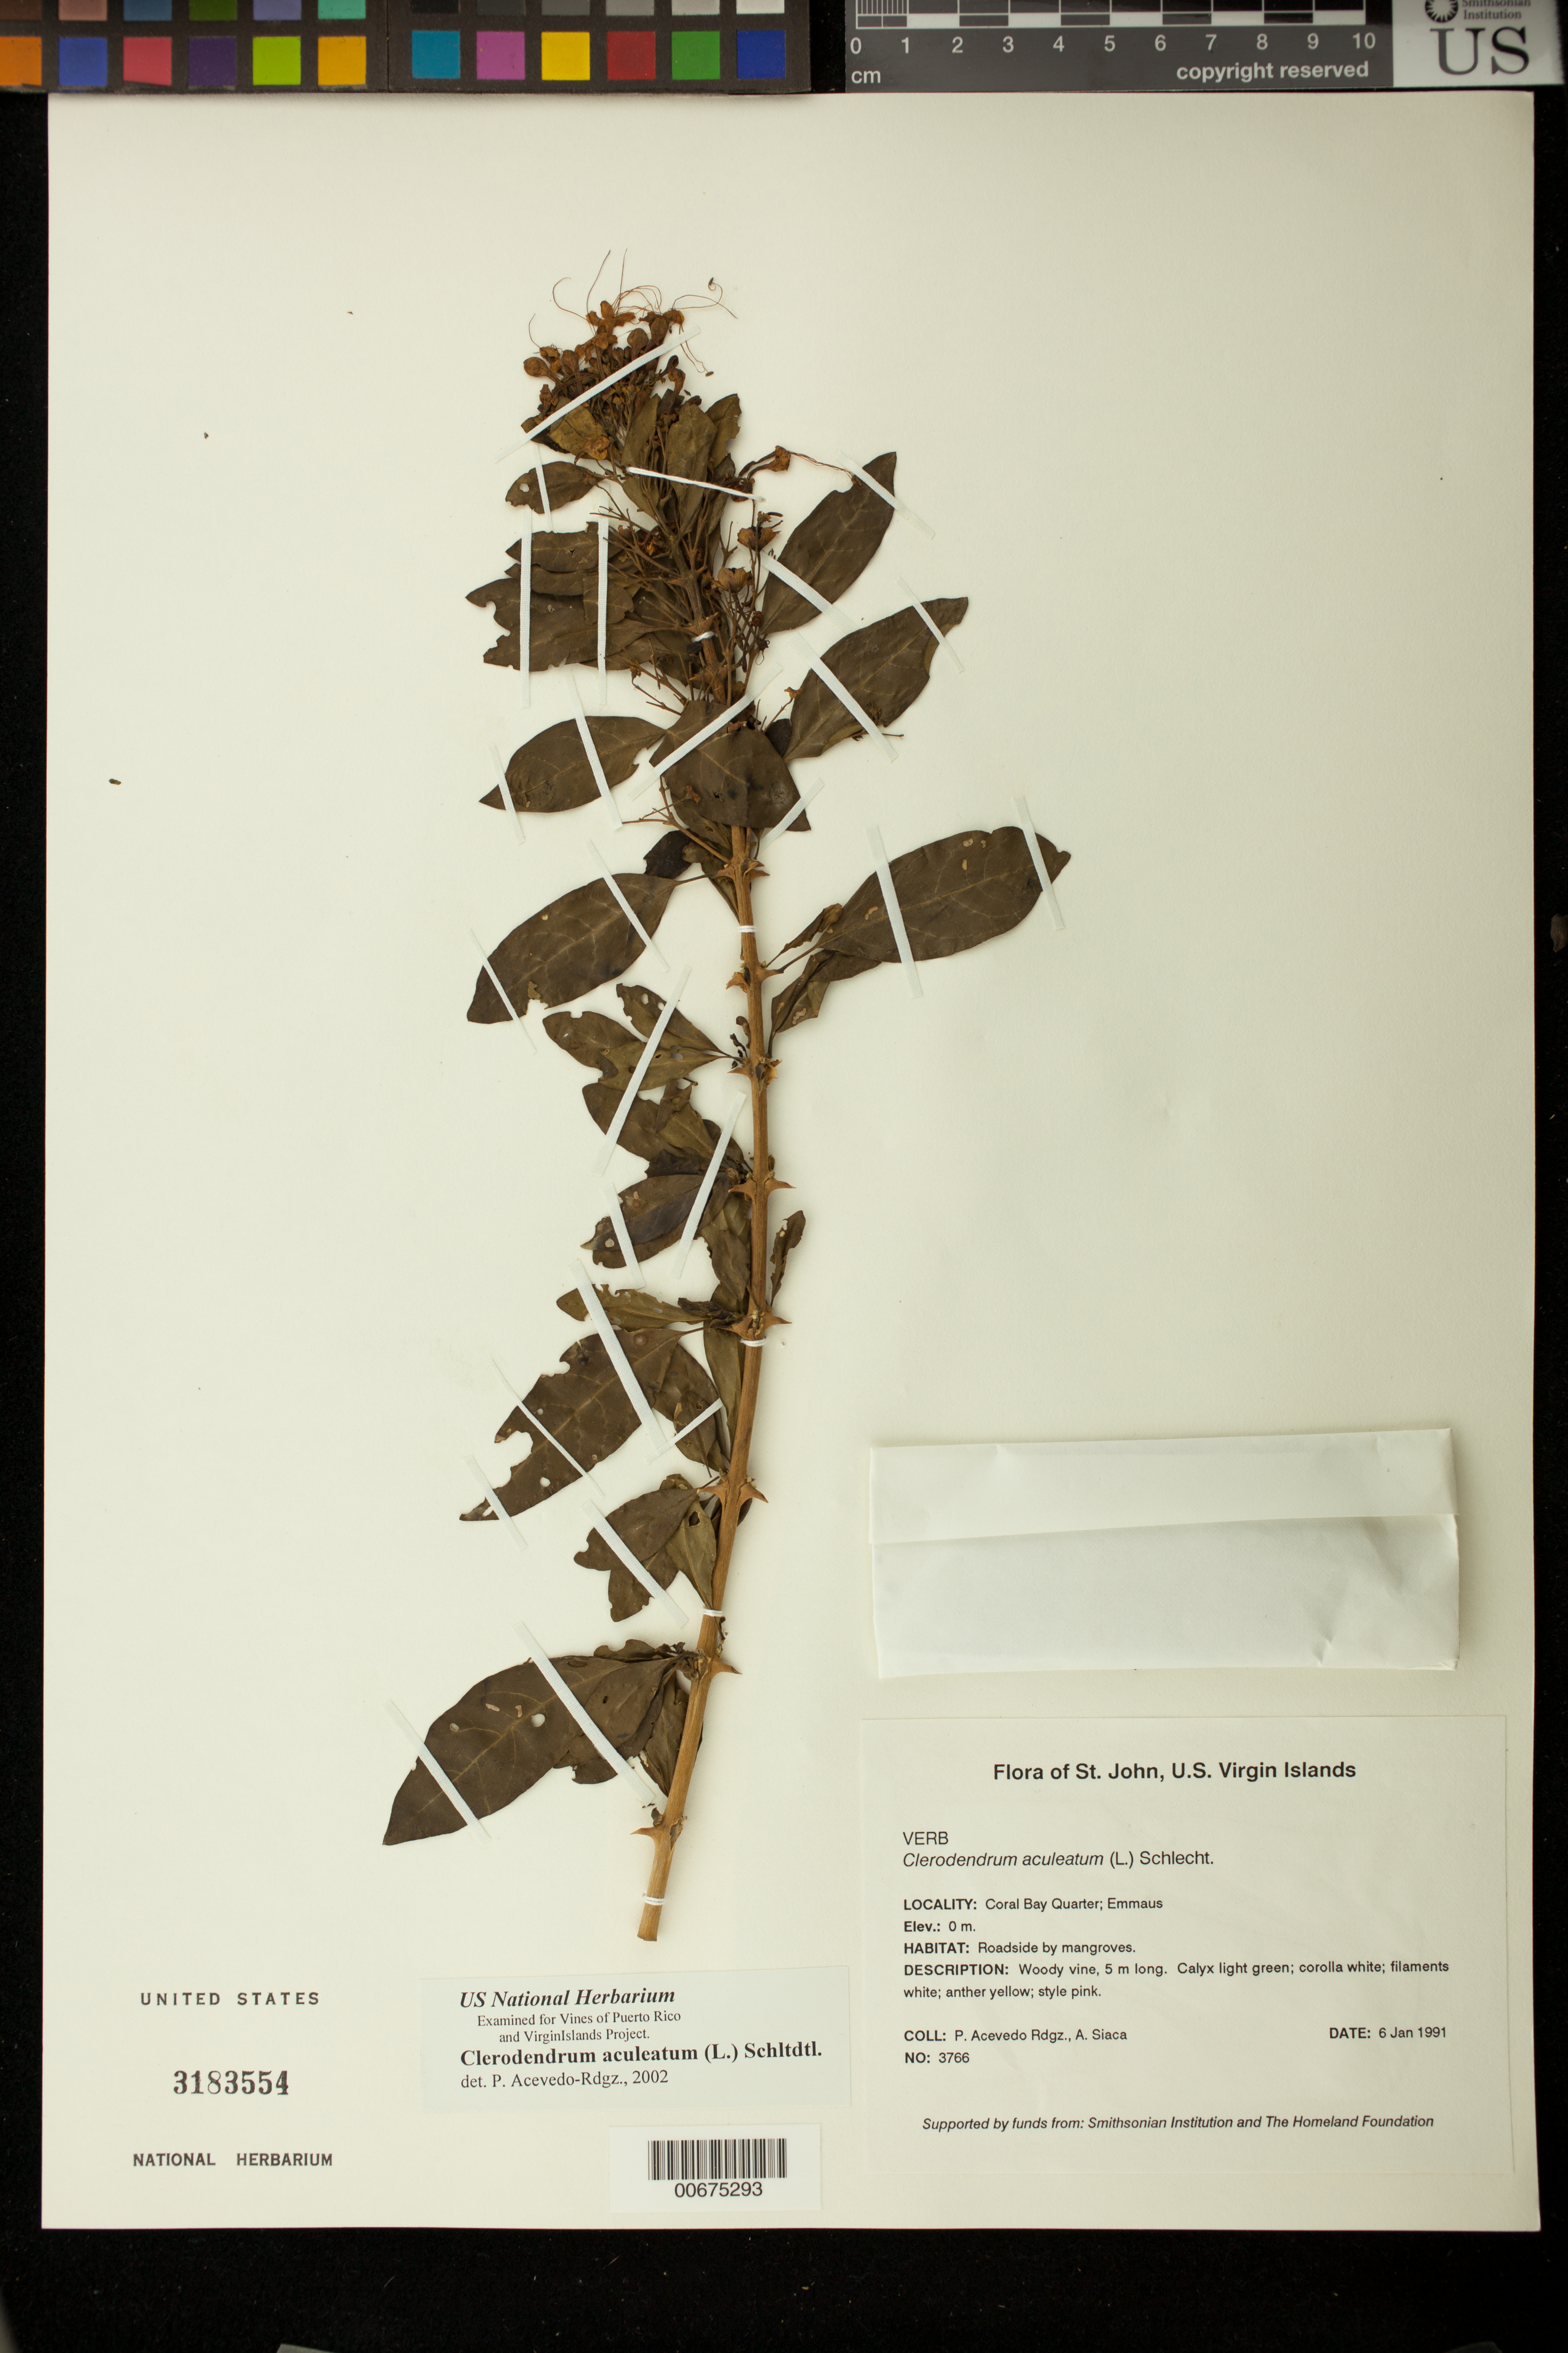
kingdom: Plantae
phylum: Tracheophyta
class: Magnoliopsida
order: Lamiales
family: Lamiaceae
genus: Clerodendrum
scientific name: Clerodendrum aculeatum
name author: (L.) Schltdl.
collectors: P. Acevedo-Rodr. & A. Siaca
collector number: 3766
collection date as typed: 06 Jan 1991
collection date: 1991-01-06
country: U.S. Virgin Islands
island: St. John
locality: Coral Bay Quarter; Emnaus; Road 107, km 3.5.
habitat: Roadside by mangroves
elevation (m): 0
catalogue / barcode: US 3183554